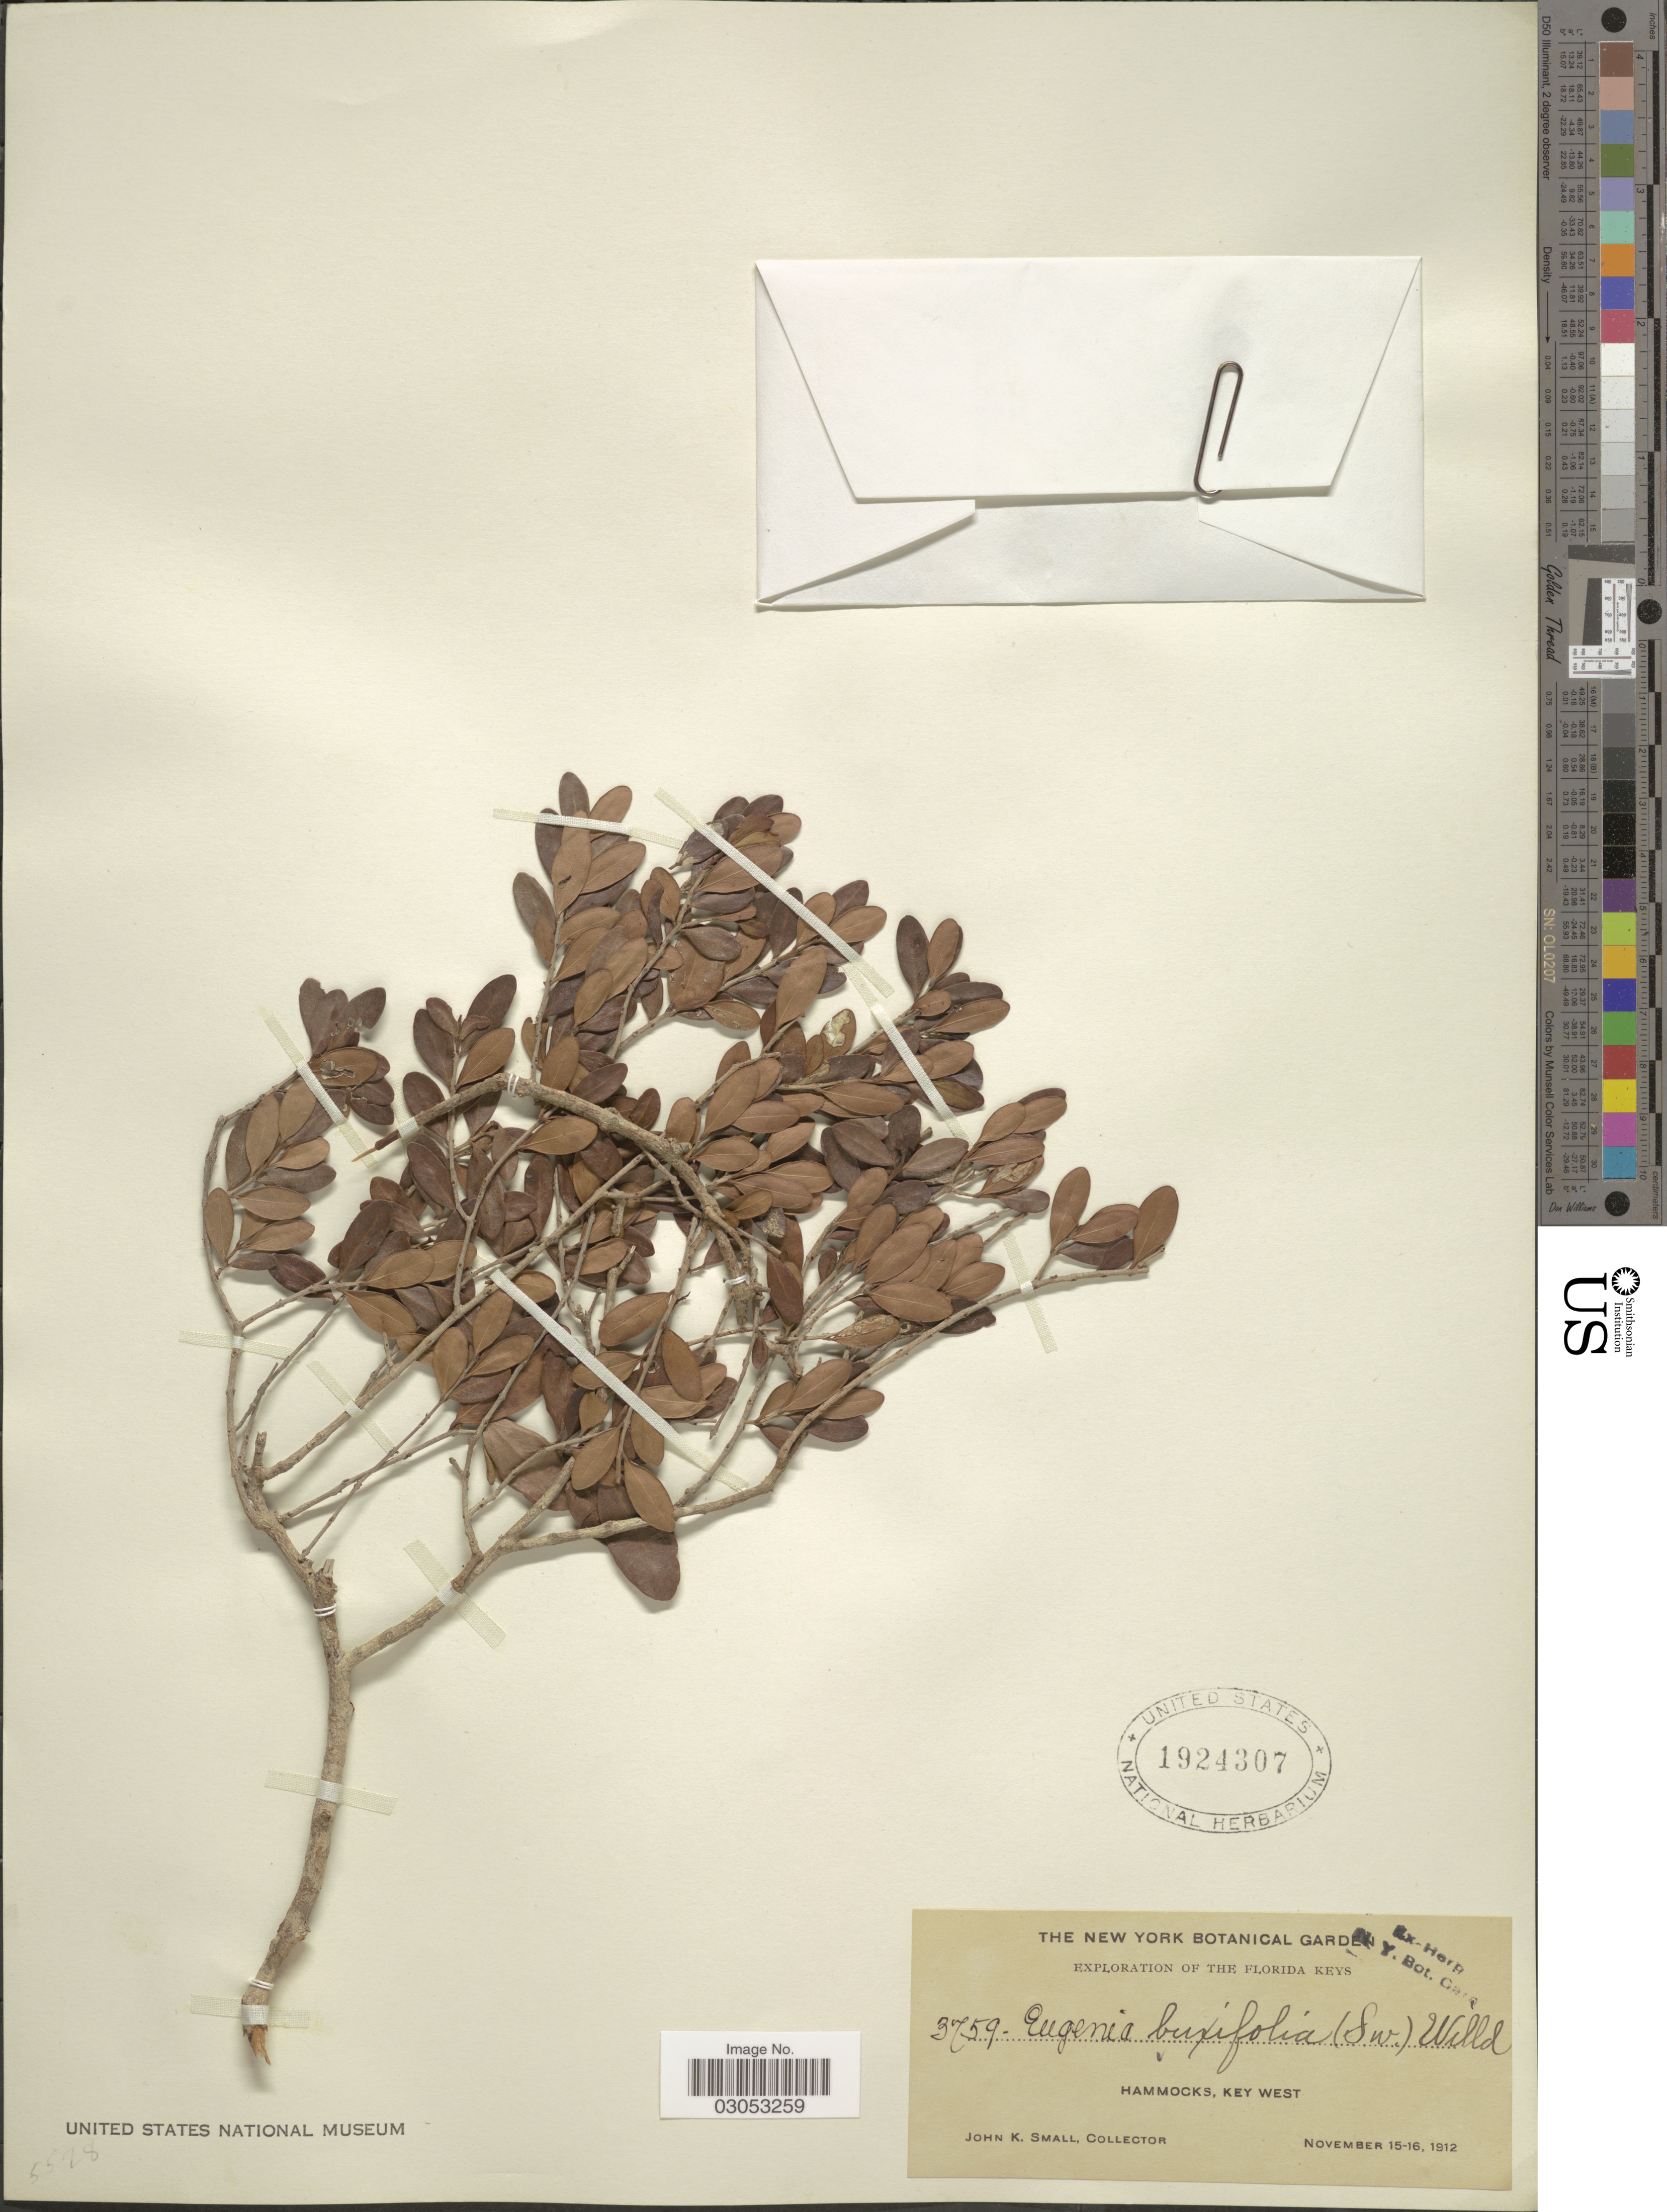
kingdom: Plantae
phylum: Tracheophyta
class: Magnoliopsida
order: Myrtales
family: Myrtaceae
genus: Eugenia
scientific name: Eugenia foetida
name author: Pers.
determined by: Strong, Mark T., (BOT), Smithsonian Institution - National Museum of Natural History (UNITED STATES)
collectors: J. K. Small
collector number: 3759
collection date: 1912-11-15/1912-11-16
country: United States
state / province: Florida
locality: The Florida Keys, Hammocks, Key West.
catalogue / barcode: US 1924307